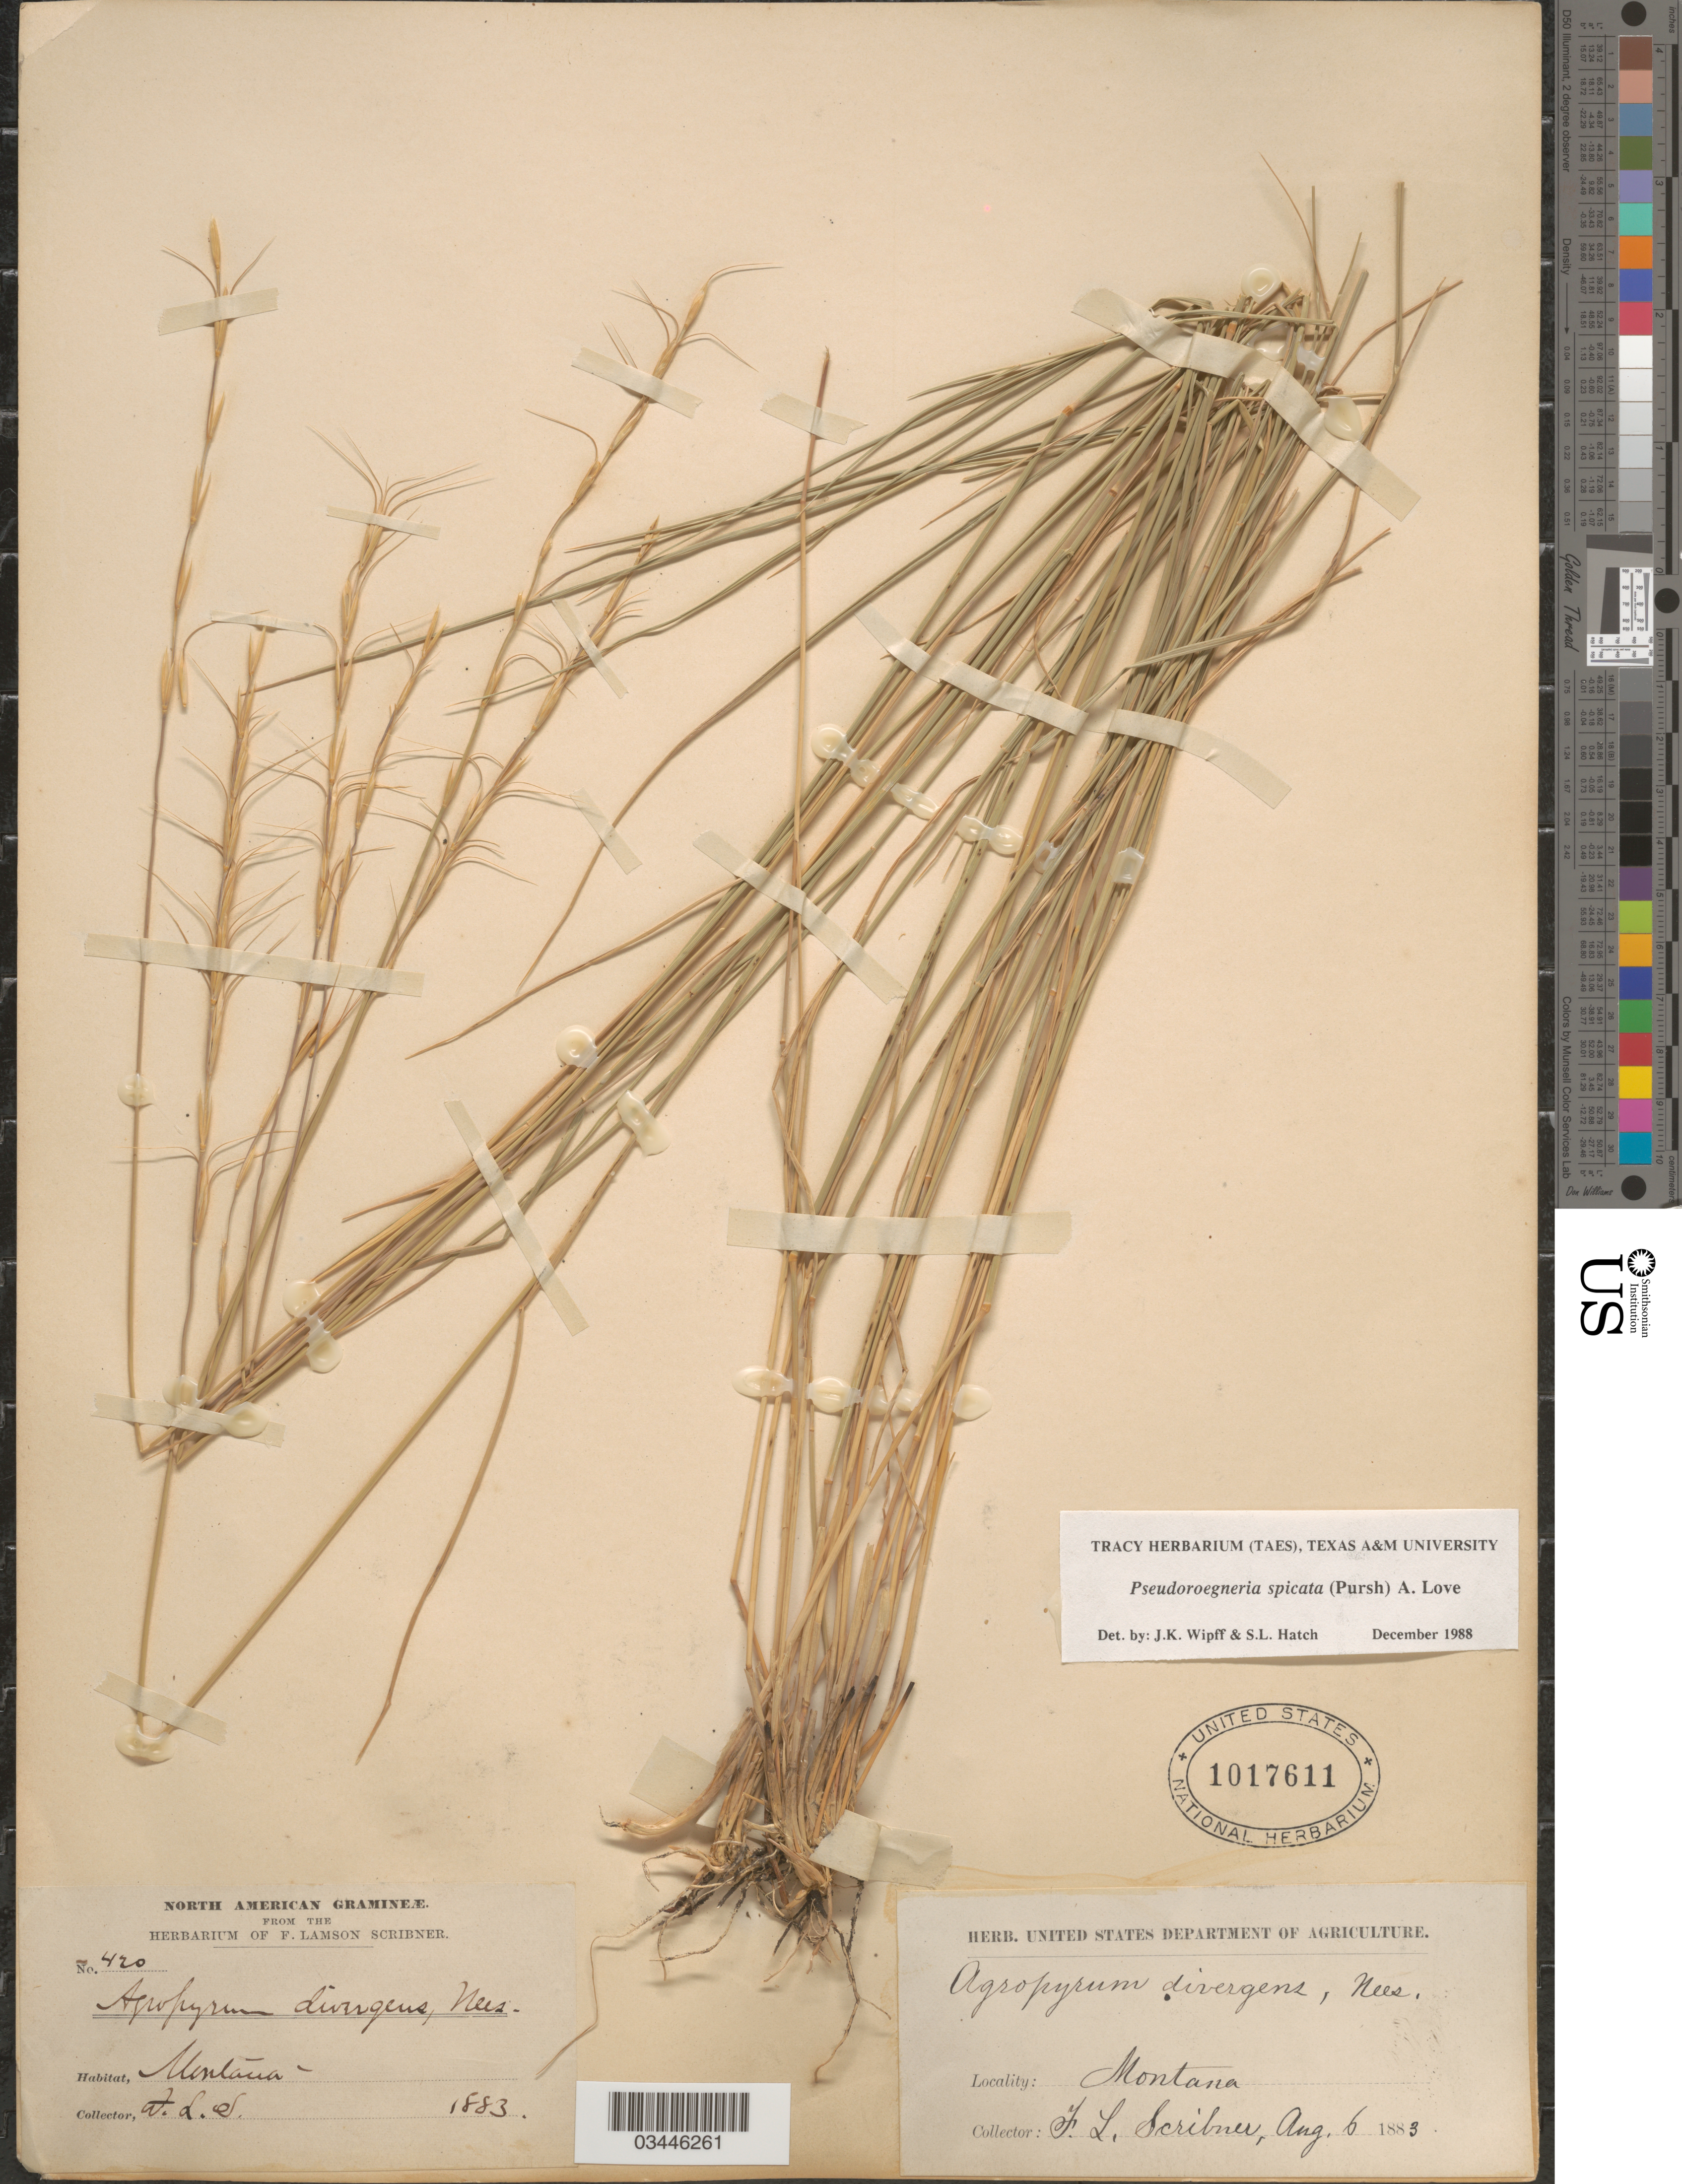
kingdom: Plantae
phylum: Tracheophyta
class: Liliopsida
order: Poales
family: Poaceae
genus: Pseudoroegneria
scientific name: Pseudoroegneria spicata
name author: (Pursh) Á. Löve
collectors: F. L. Scribner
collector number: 420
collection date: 1883-08-06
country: United States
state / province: Montana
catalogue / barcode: US 1017611